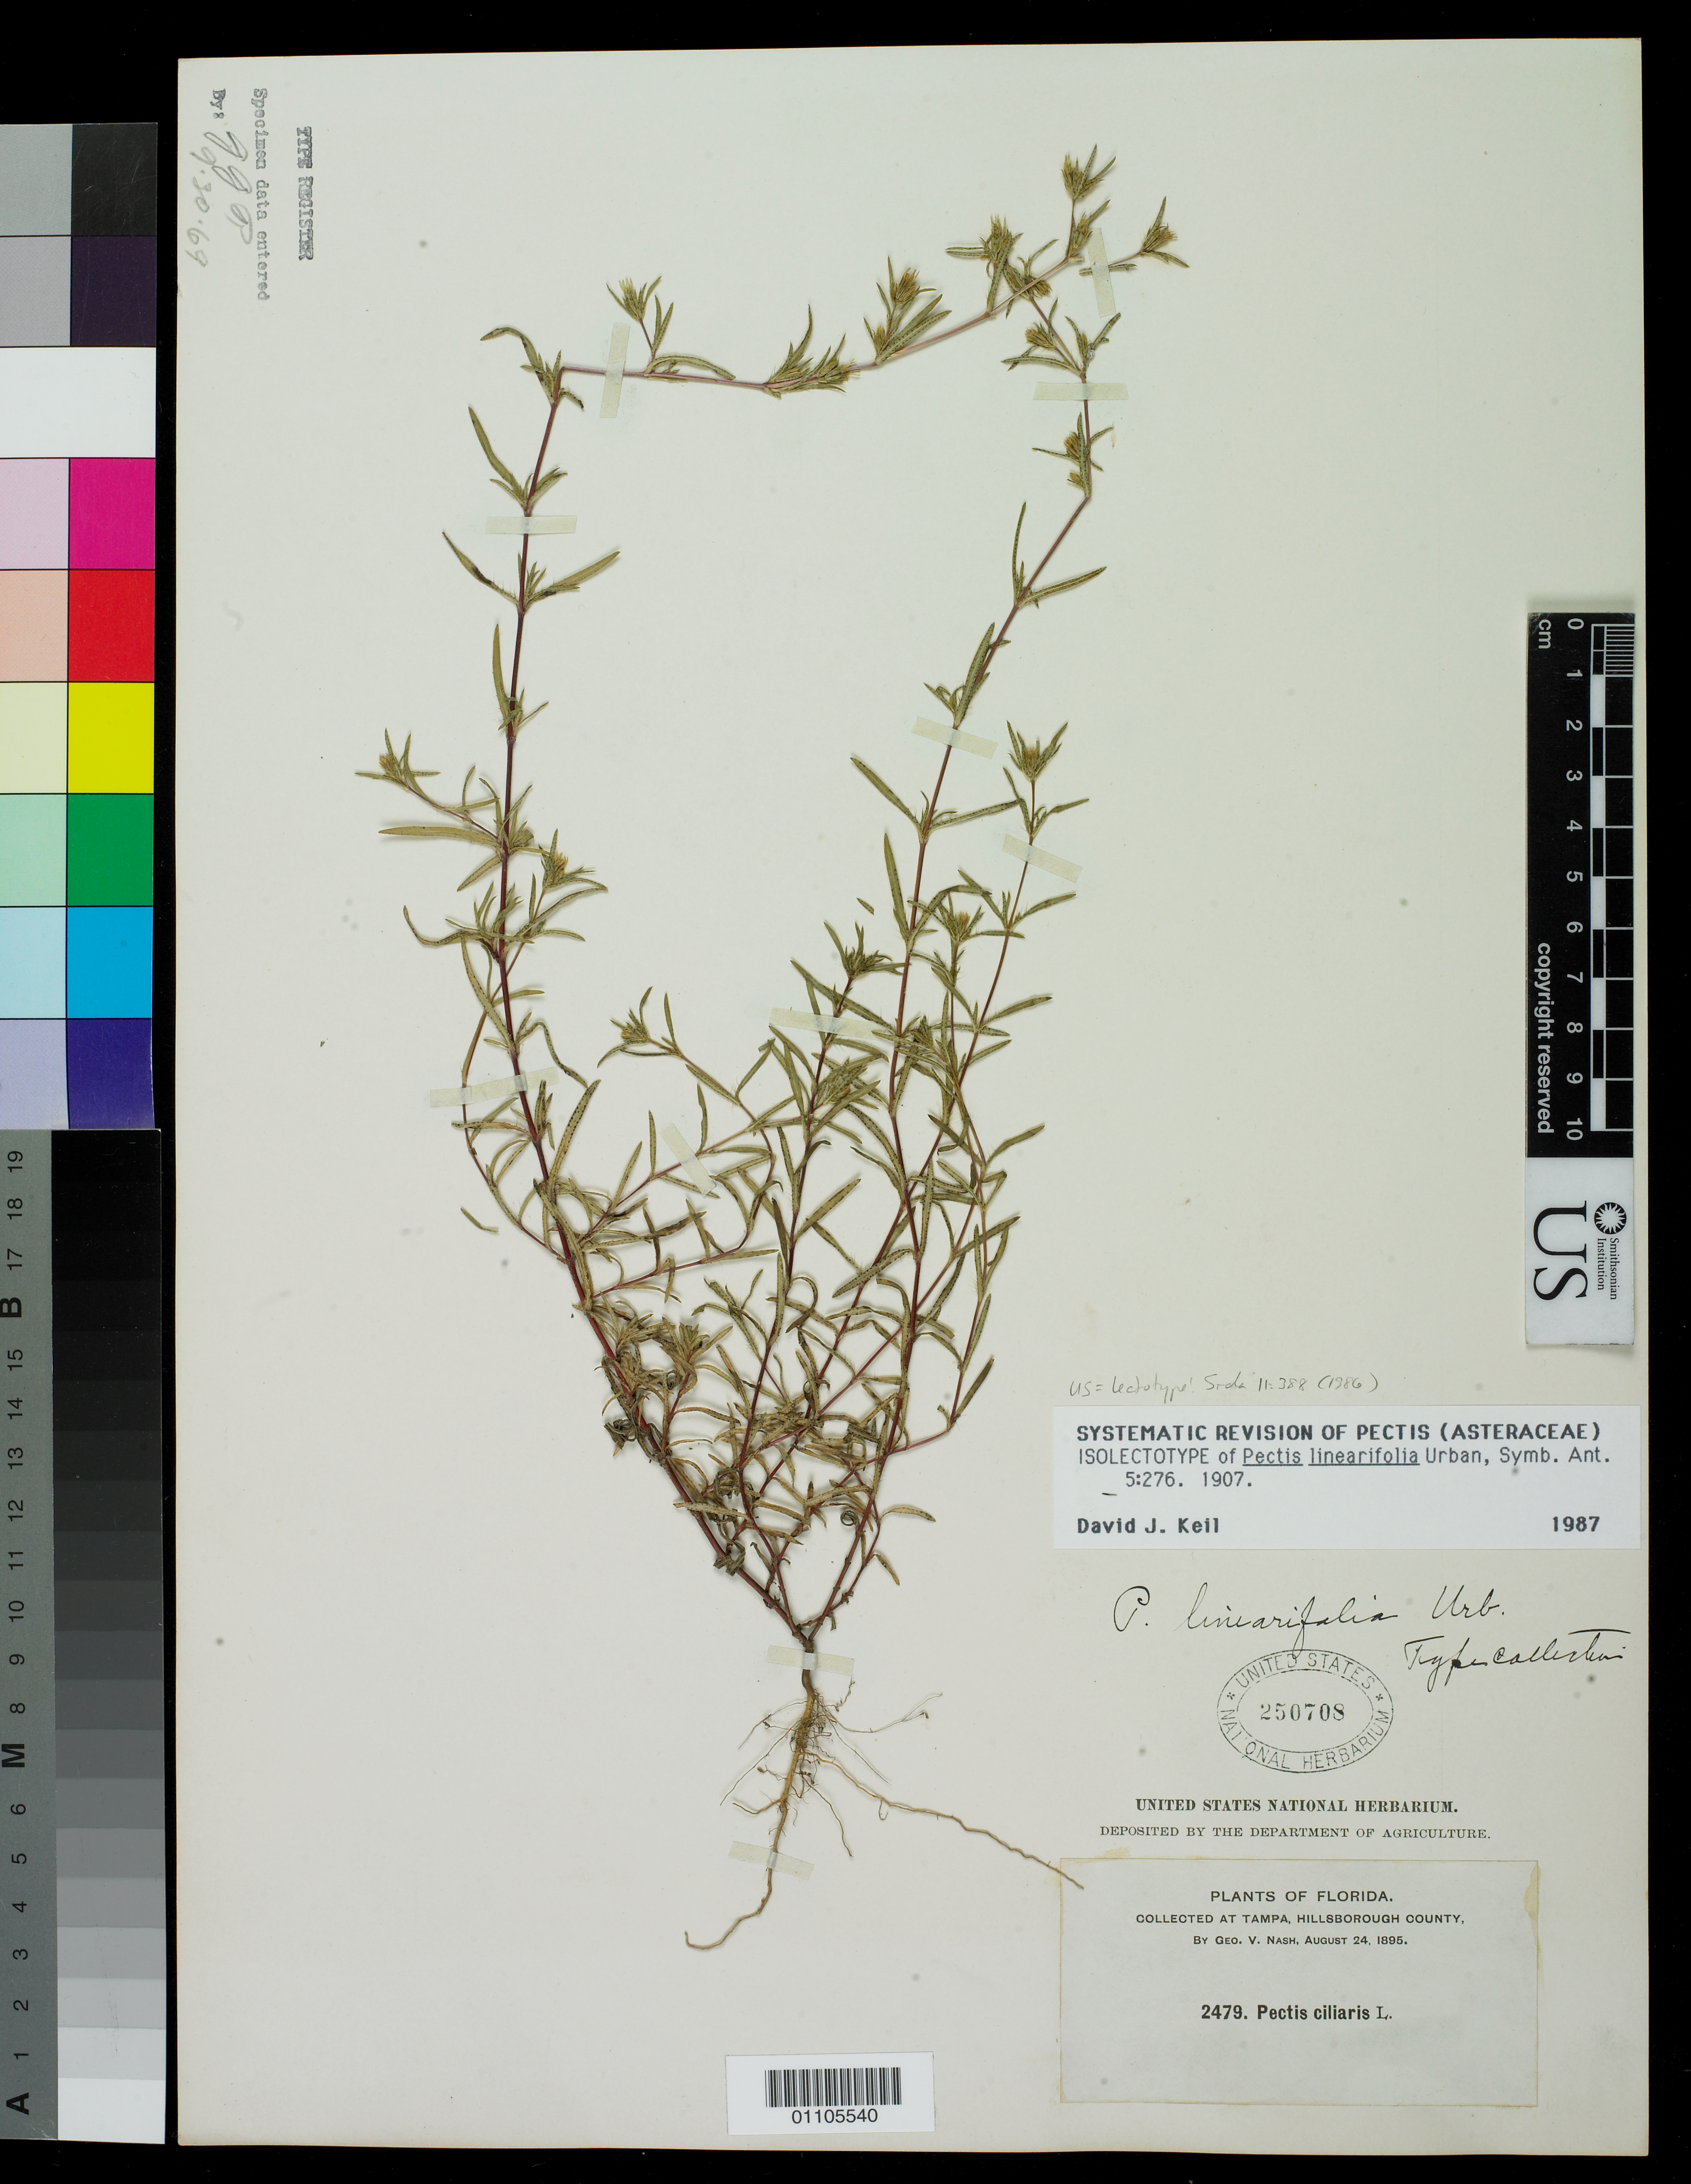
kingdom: Plantae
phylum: Tracheophyta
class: Magnoliopsida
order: Asterales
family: Asteraceae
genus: Pectis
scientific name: Pectis linearifolia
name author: Urb.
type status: Lectotype; Isosyntype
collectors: G. V. Nash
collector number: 2479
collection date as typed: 24 Aug 1895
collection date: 1895-08-24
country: United States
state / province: Florida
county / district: Hillsborough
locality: Near Tampa.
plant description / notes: Although annotated (1987) by D.J. Keil as isolectotype, the US duplicate was designated (1986) by Keil as lectotype.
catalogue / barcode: US 250708